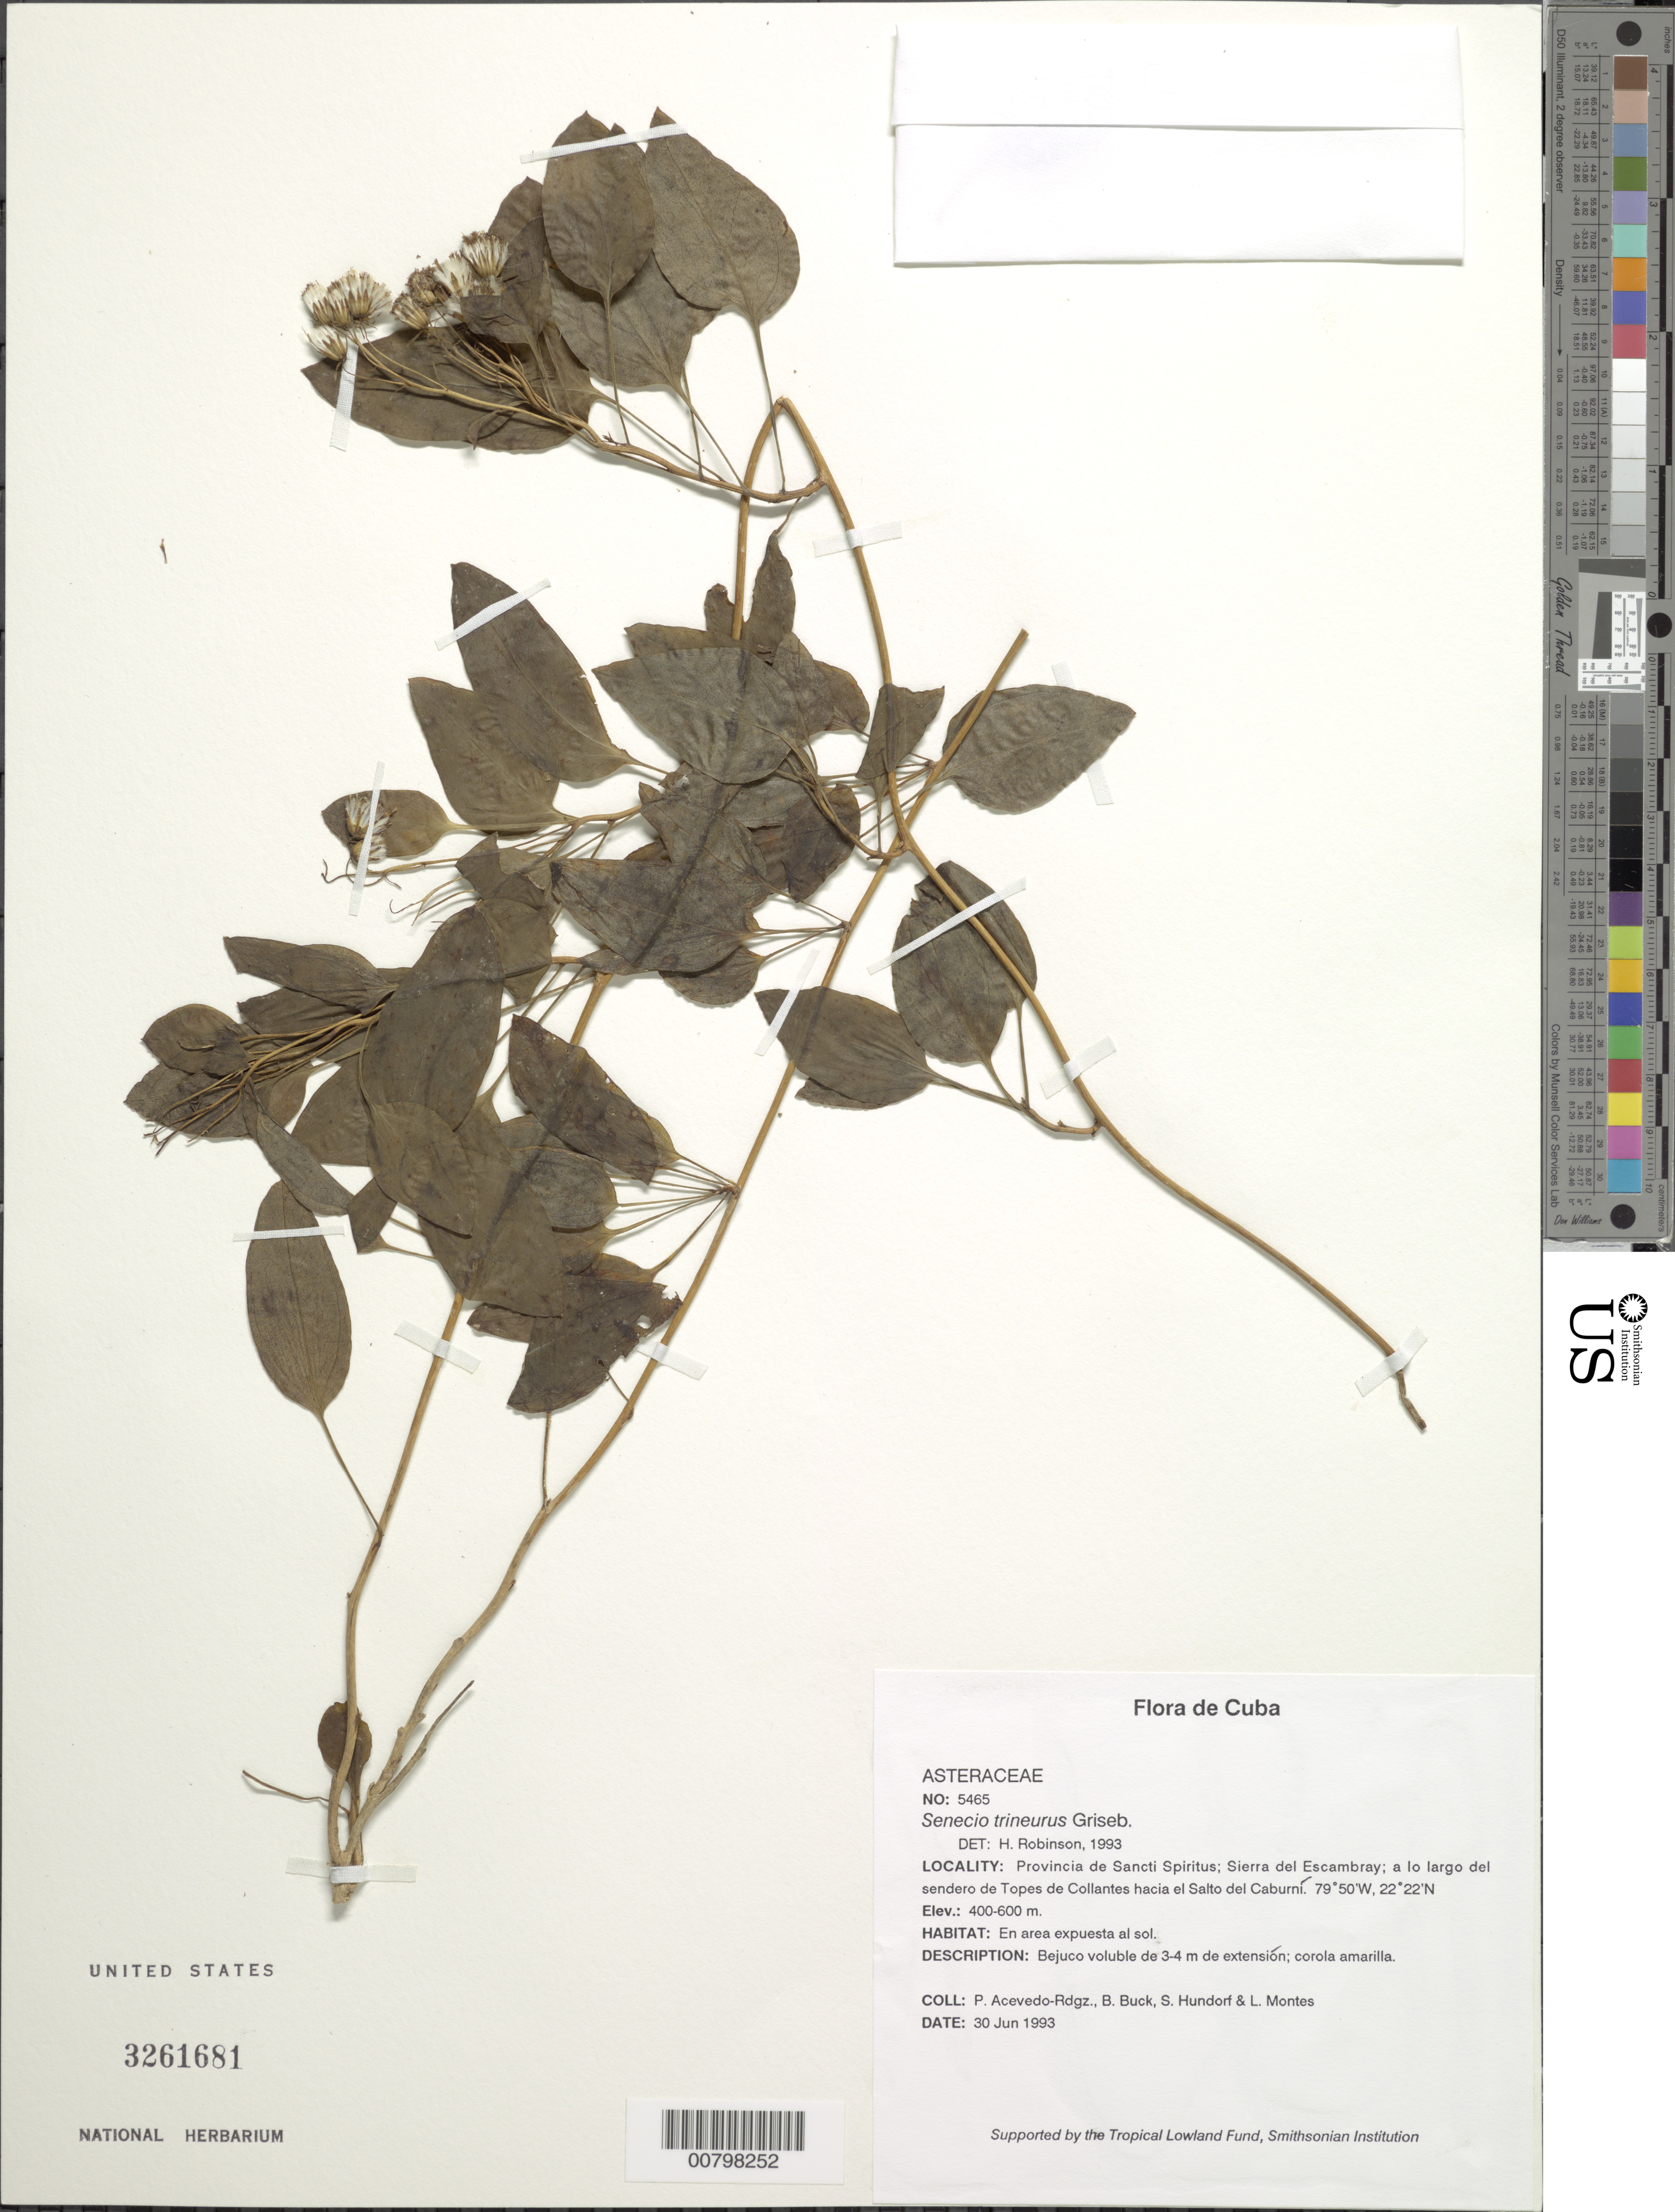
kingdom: Plantae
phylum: Tracheophyta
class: Magnoliopsida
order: Asterales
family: Asteraceae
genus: Sinosenecio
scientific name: Sinosenecio trinervius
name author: (M.C. Chang) B. Nord.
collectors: P. Acevedo-Rodr., B. Buck, S. Hundorf & L. Montes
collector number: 5465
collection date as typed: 30 Jun 1993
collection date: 1993-06-30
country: Cuba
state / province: Sancti Spiritus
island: Cuba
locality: Sierra del Escambray; a lo largo del sendero de Topes de Collantes hacia el Salto del Caburni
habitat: En area expuesta al sol.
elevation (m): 400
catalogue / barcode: US 3261681